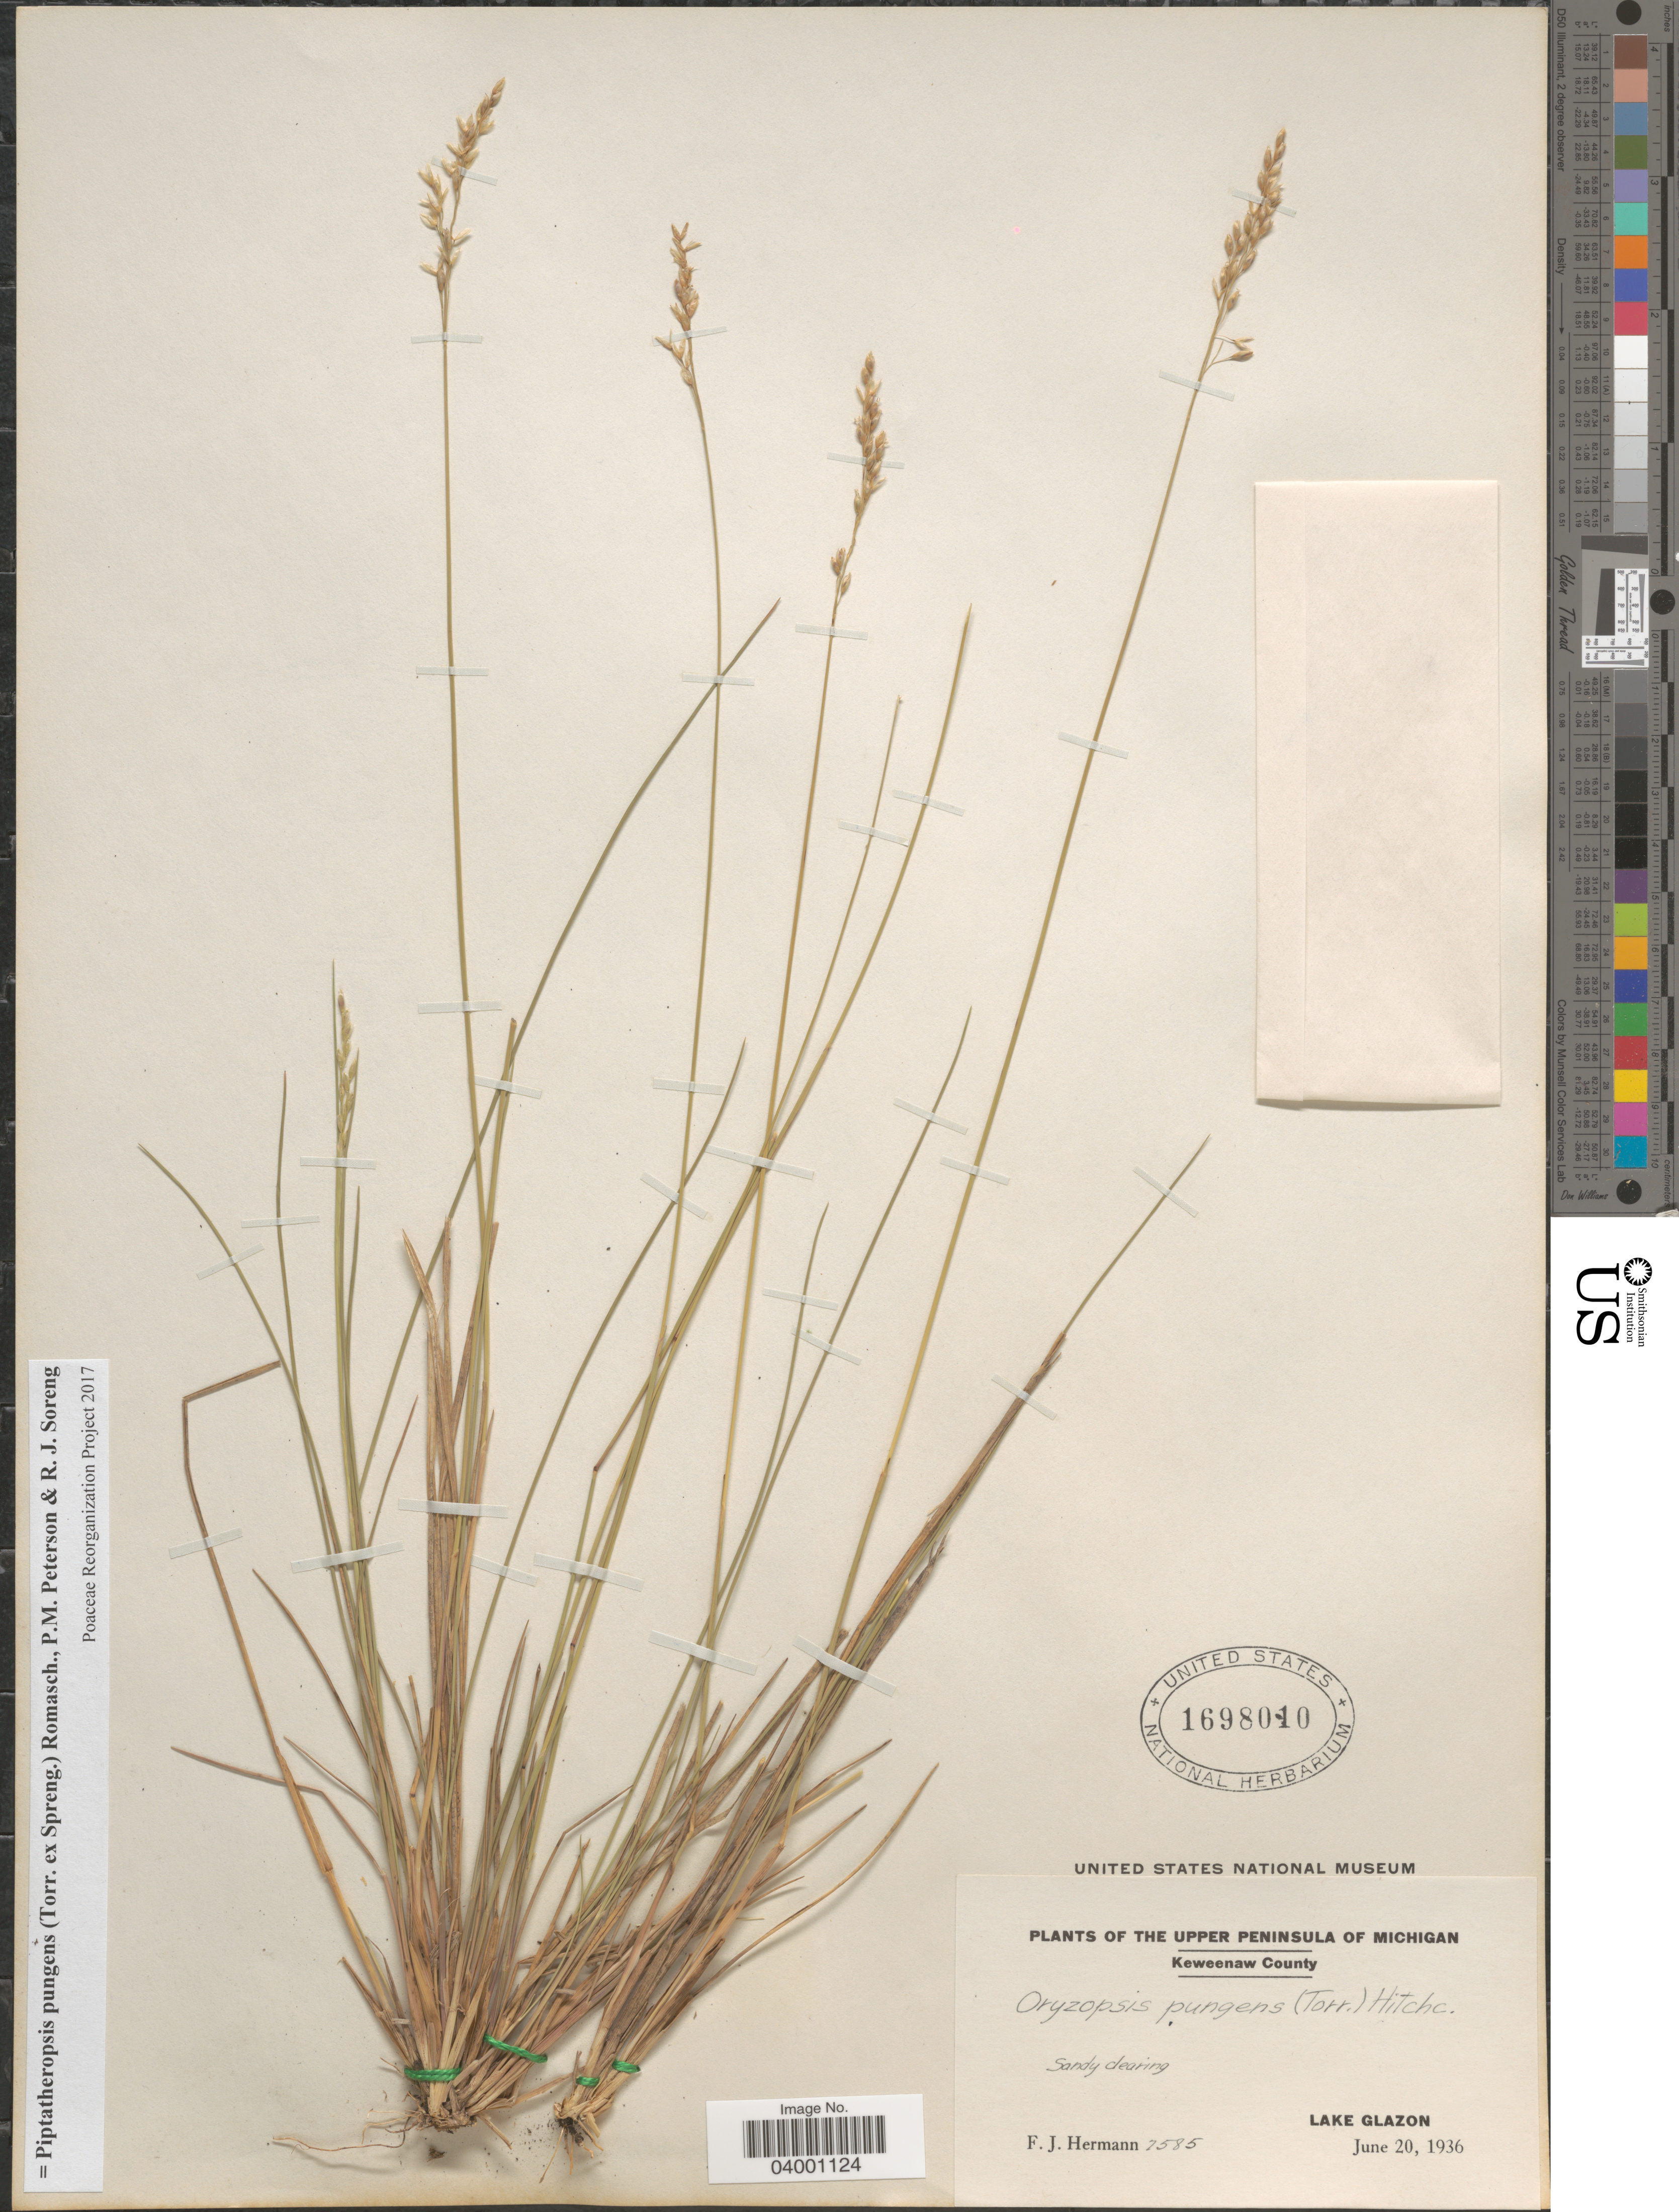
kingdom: Plantae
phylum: Tracheophyta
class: Liliopsida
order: Poales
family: Poaceae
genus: Piptatheropsis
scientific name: Piptatheropsis pungens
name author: (Torr. ex Spreng.) Romasch. et al.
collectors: F. J. Hermann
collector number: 7585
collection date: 1936-06-20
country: United States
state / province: Michigan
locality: The Upper Peninsula of Michigan. Keweenaw County. Lake Glazon.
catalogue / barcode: US 1698010